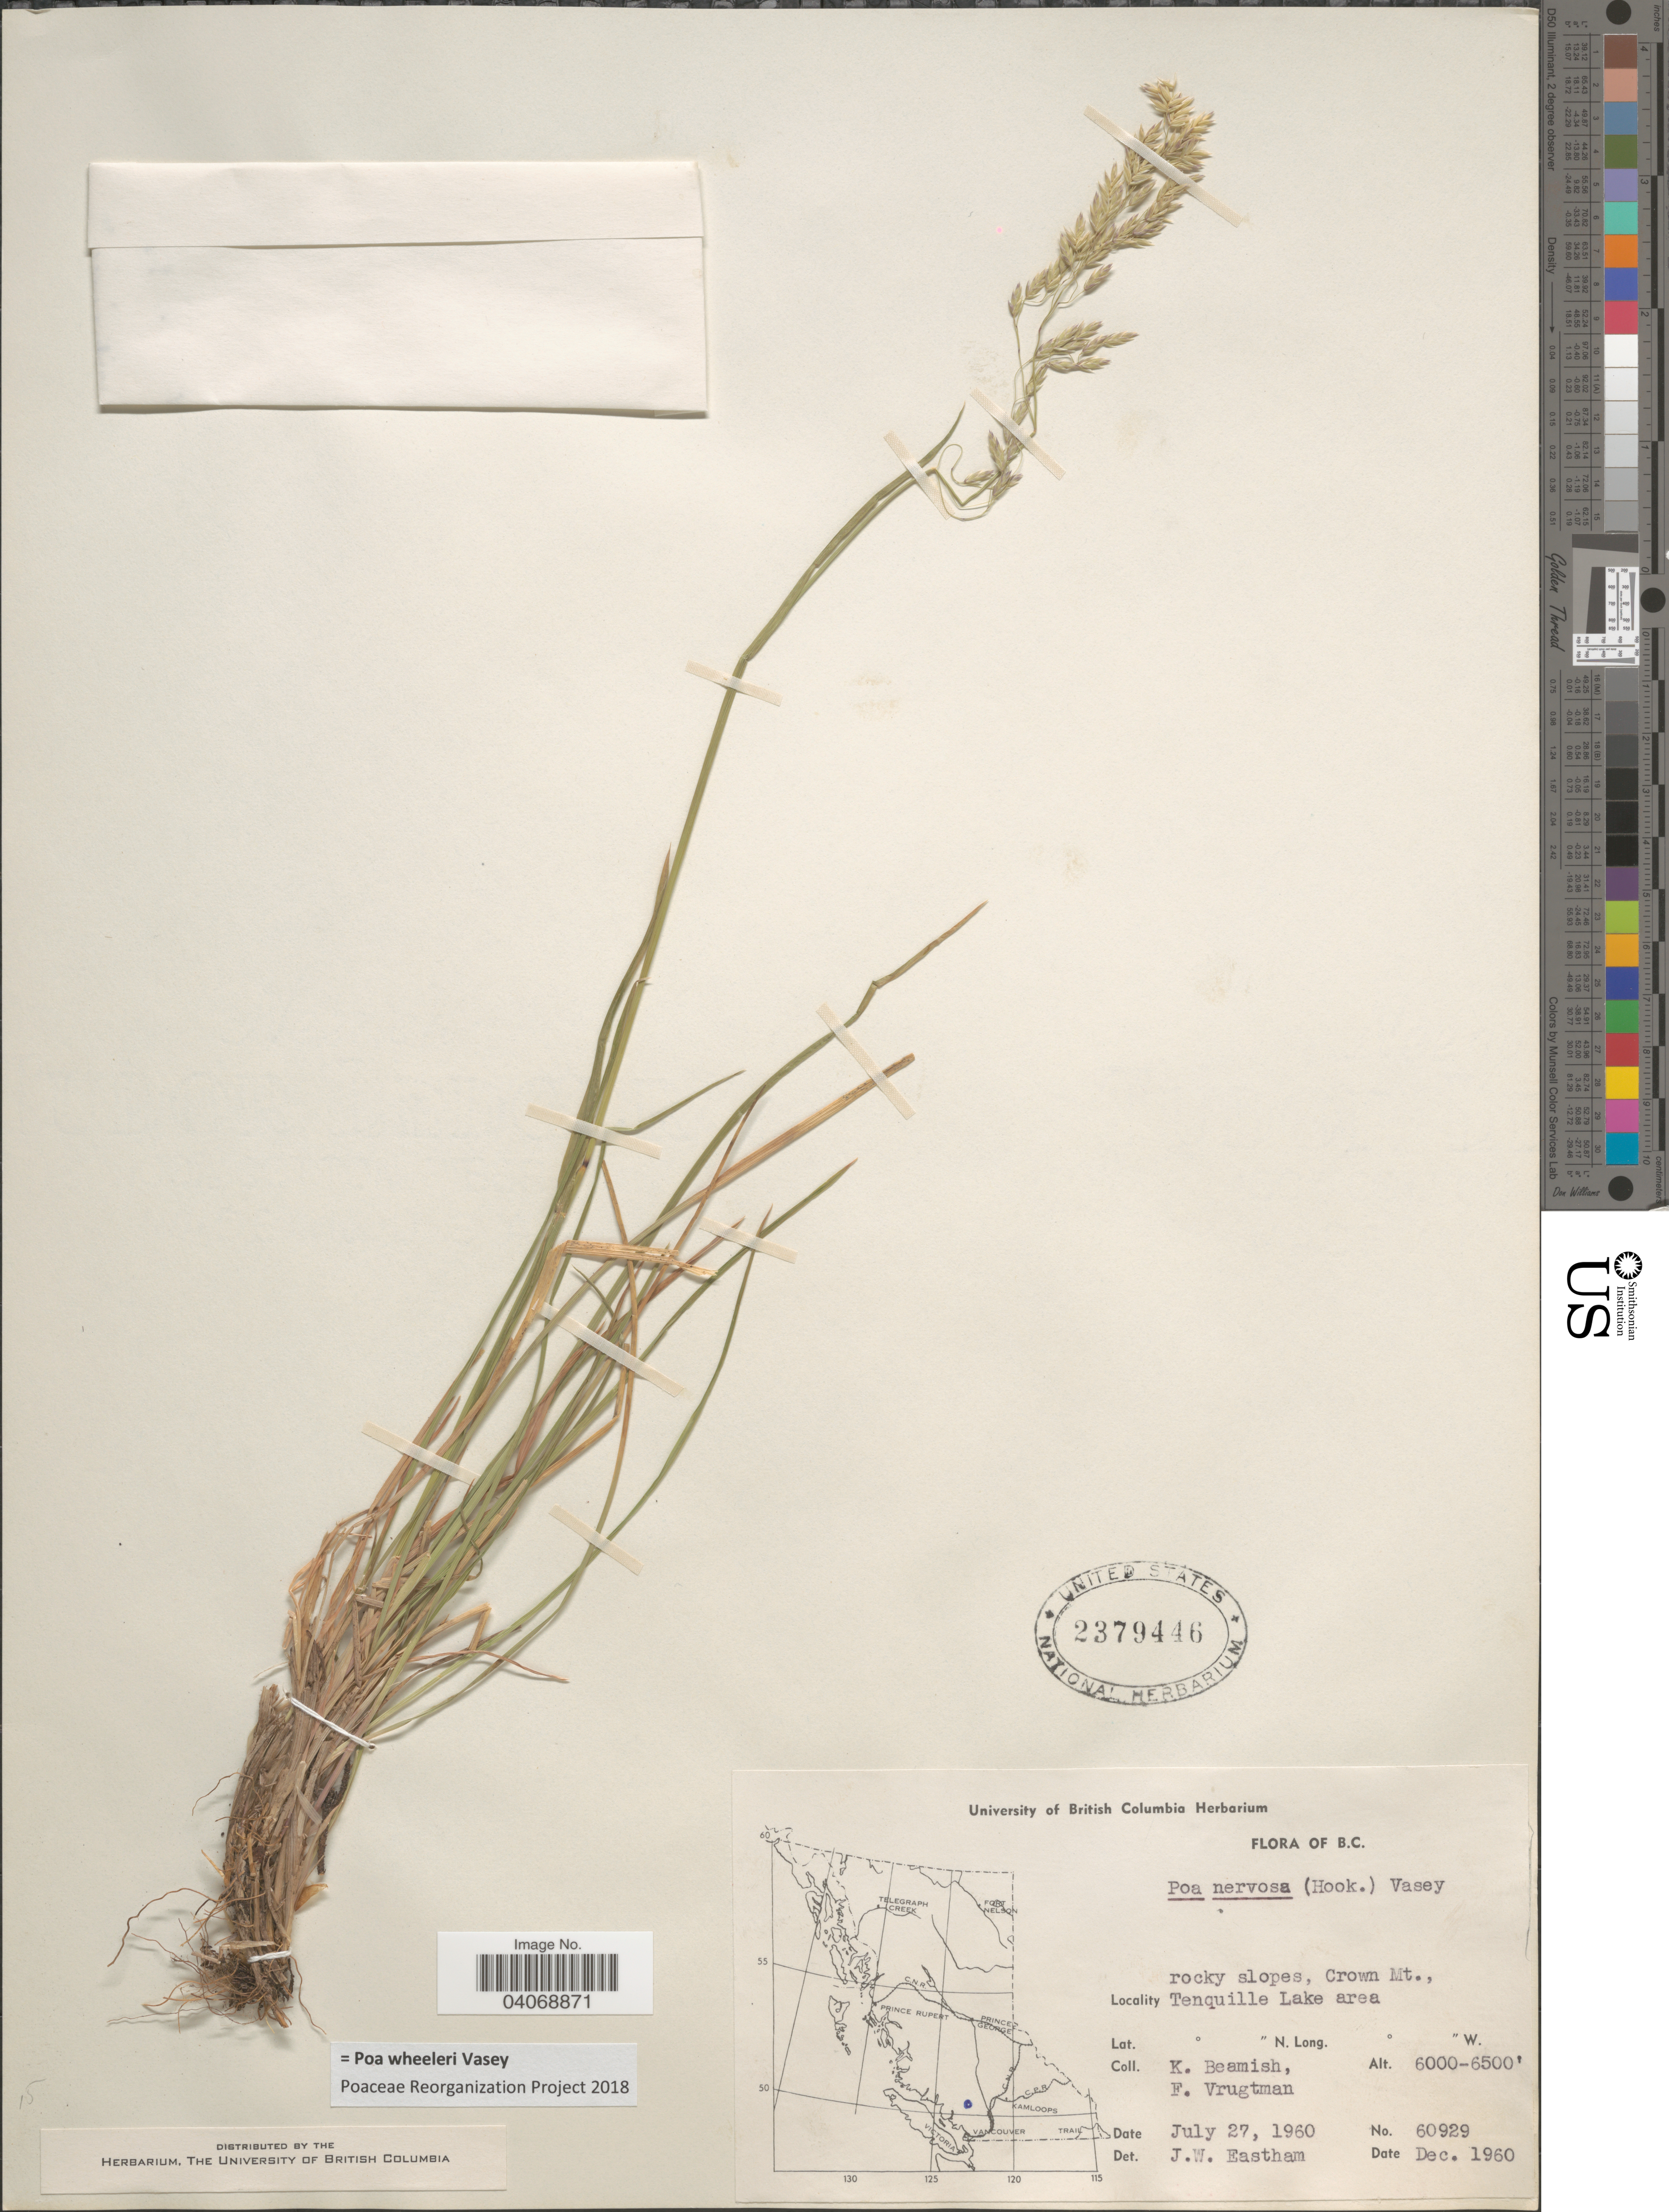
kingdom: Plantae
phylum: Tracheophyta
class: Liliopsida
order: Poales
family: Poaceae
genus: Poa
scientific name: Poa wheeleri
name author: Vasey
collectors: K. Beamish & F. Vrugtman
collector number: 60929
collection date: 1960-07-27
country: Canada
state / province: British Columbia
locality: Rocky slopes, Crown Mt., Tenquille Lake area.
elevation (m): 1829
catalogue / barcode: US 2379446